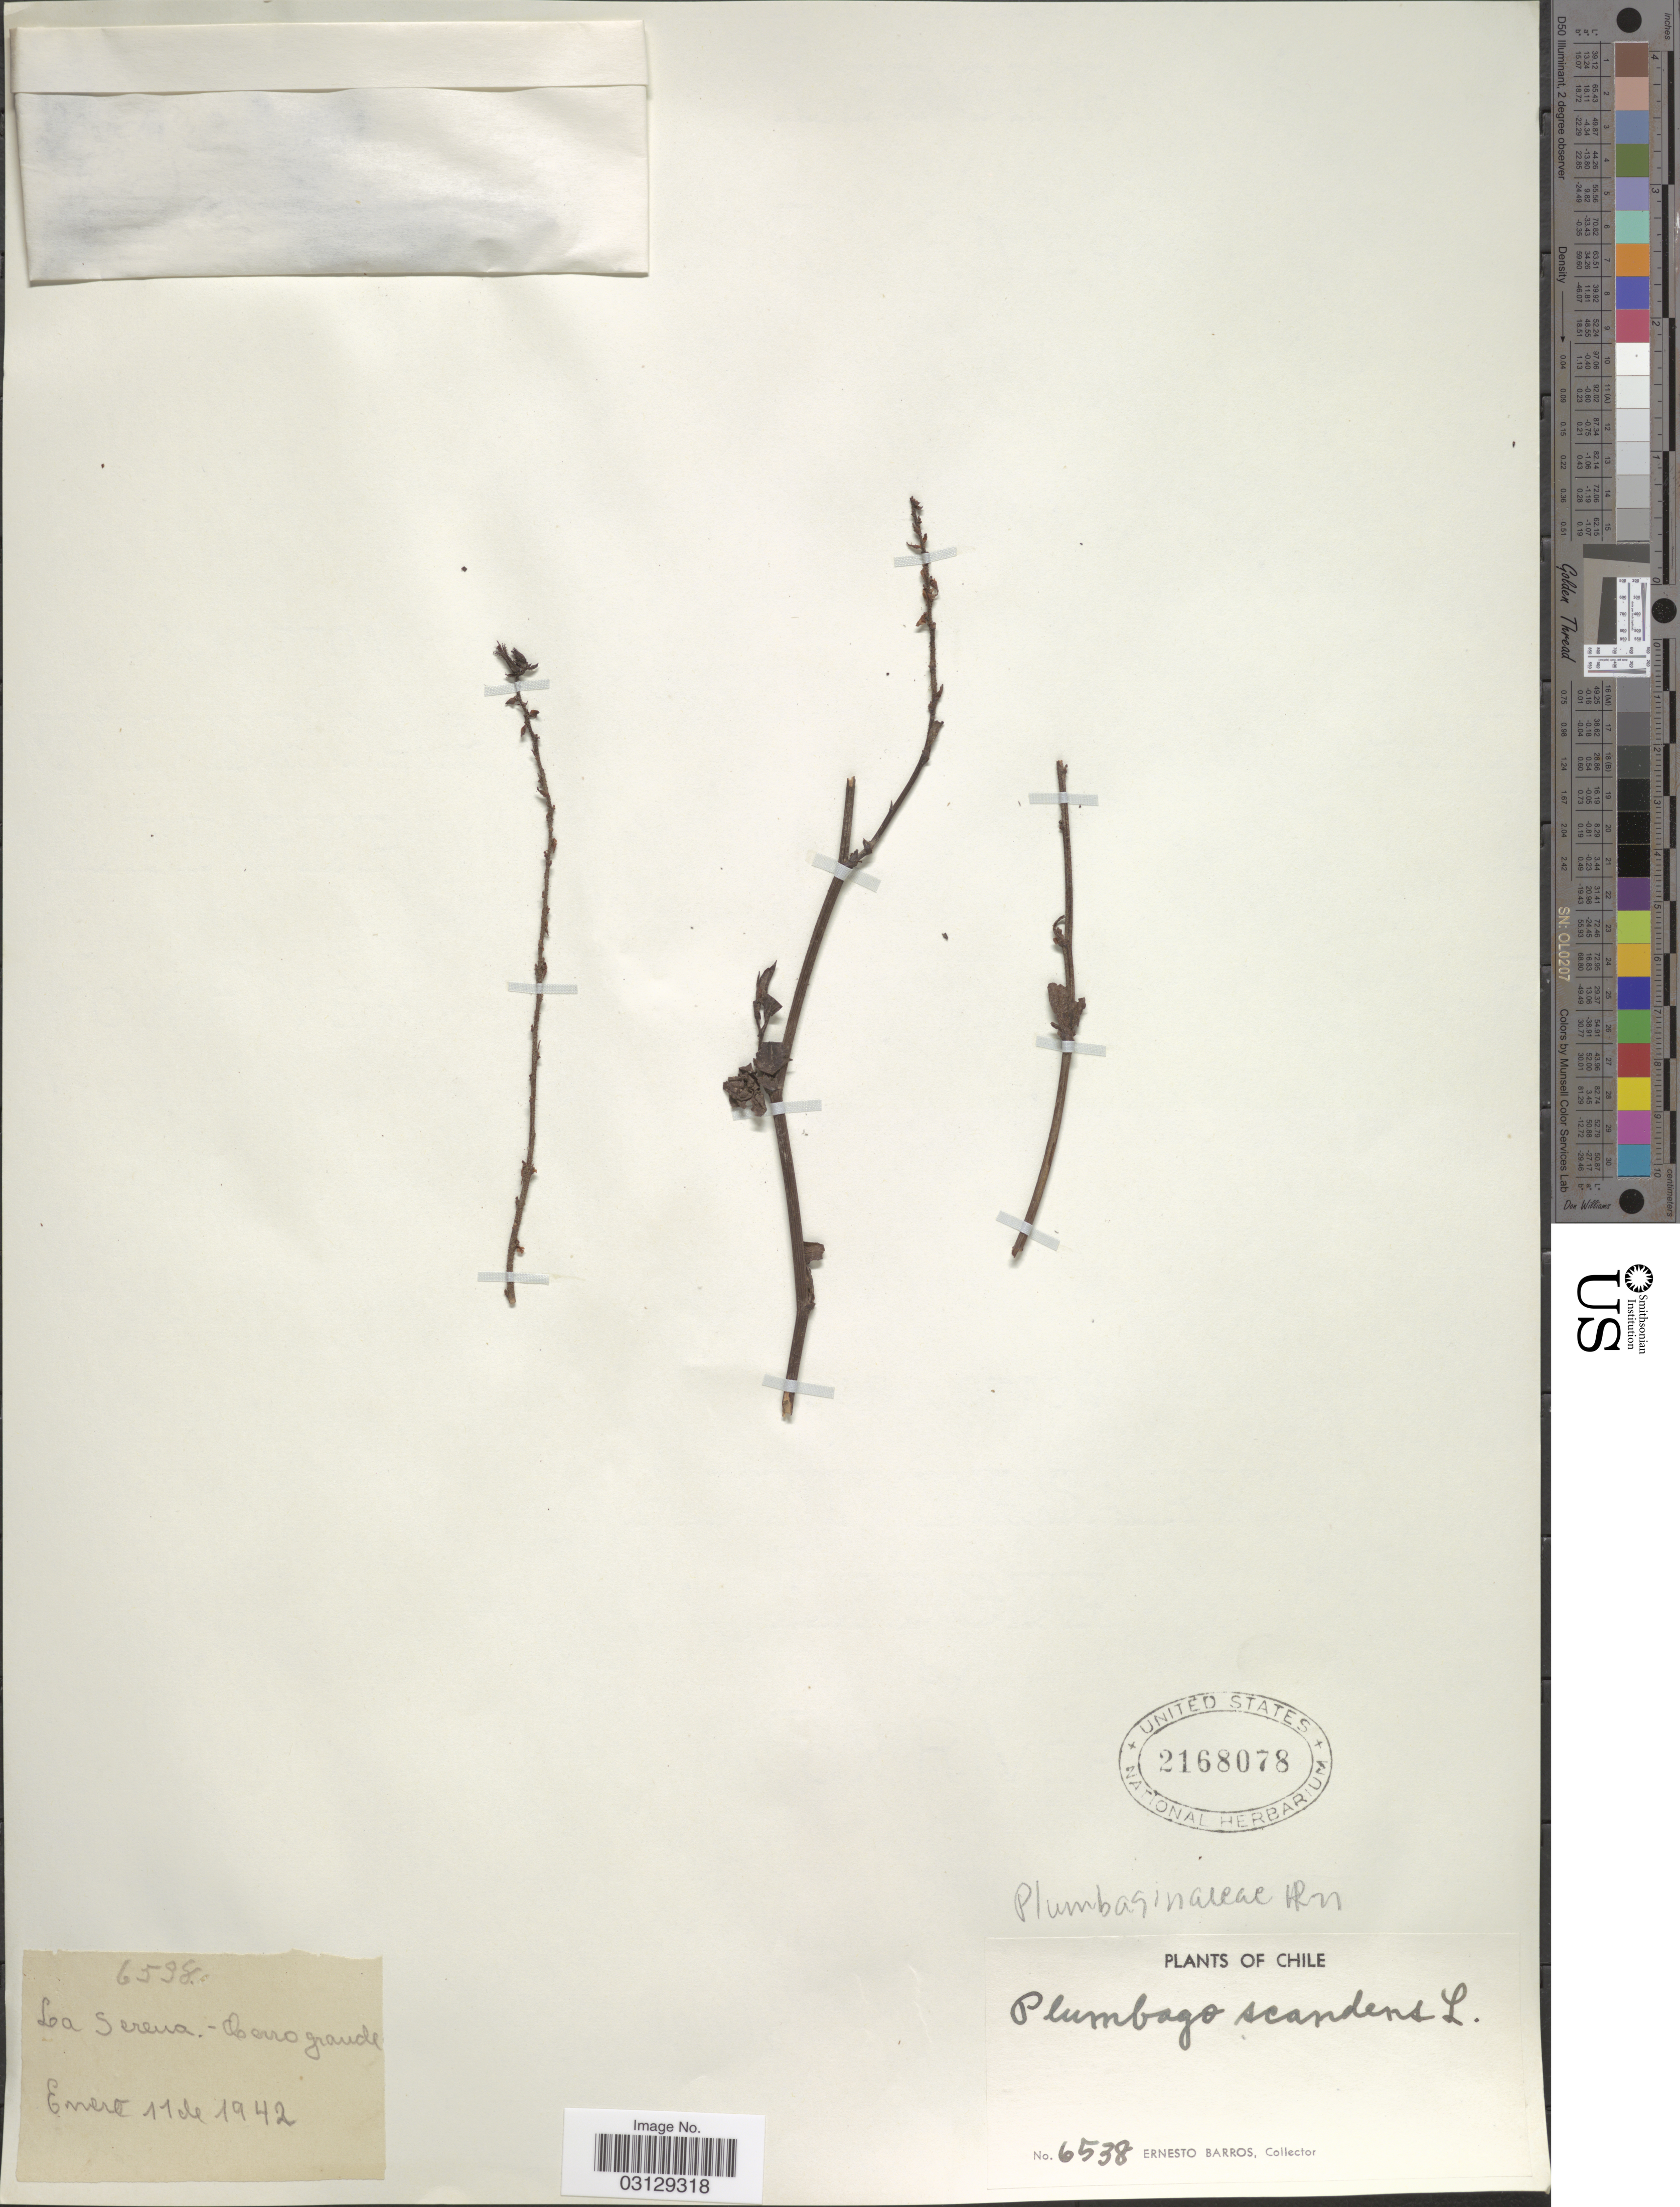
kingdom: Plantae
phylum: Tracheophyta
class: Magnoliopsida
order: Caryophyllales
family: Plumbaginaceae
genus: Plumbago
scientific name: Plumbago scandens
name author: L.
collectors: E. Barros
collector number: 6538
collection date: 1942-01-11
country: Chile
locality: La Serena-Cerro Grande.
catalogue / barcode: US 2168078